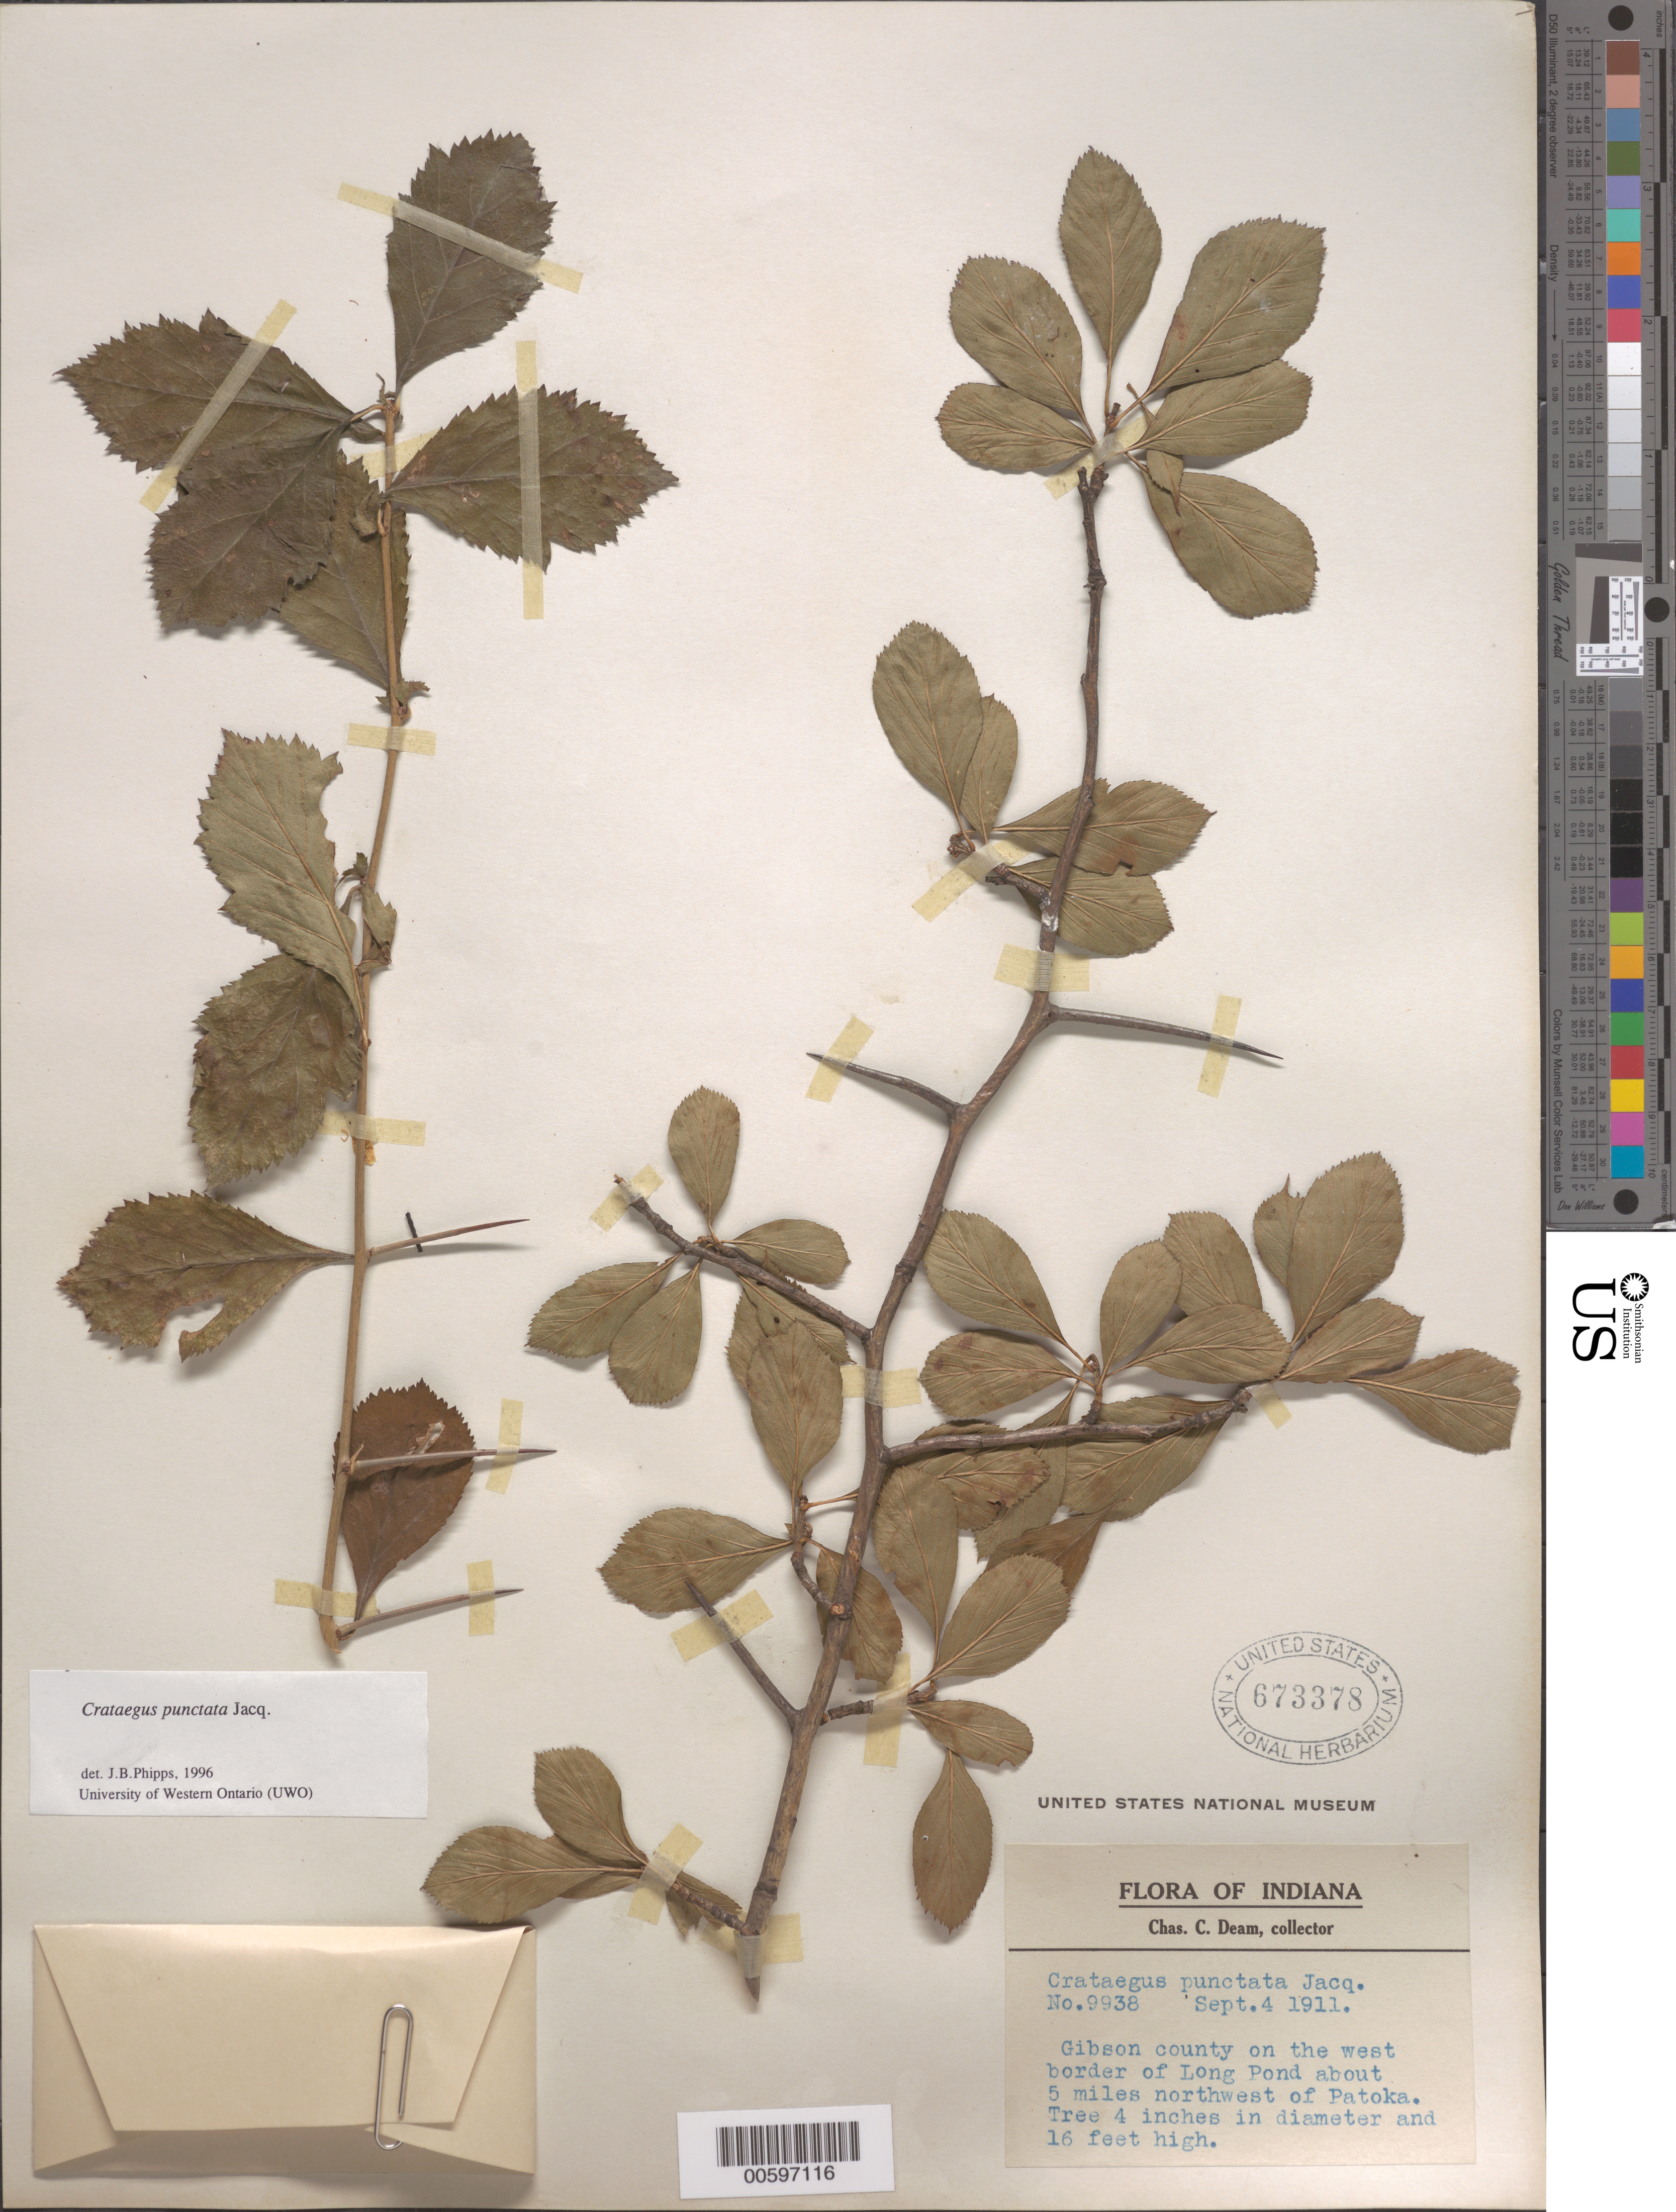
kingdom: Plantae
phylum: Tracheophyta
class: Magnoliopsida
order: Rosales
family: Rosaceae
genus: Crataegus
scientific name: Crataegus punctata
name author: Jacq.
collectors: C. C. Deam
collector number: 9938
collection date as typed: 04 Sep 1911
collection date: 1911-09-04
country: United States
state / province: Indiana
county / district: Gibson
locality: W border of Long Pond about 5 miles NW of Pakota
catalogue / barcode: US 673378